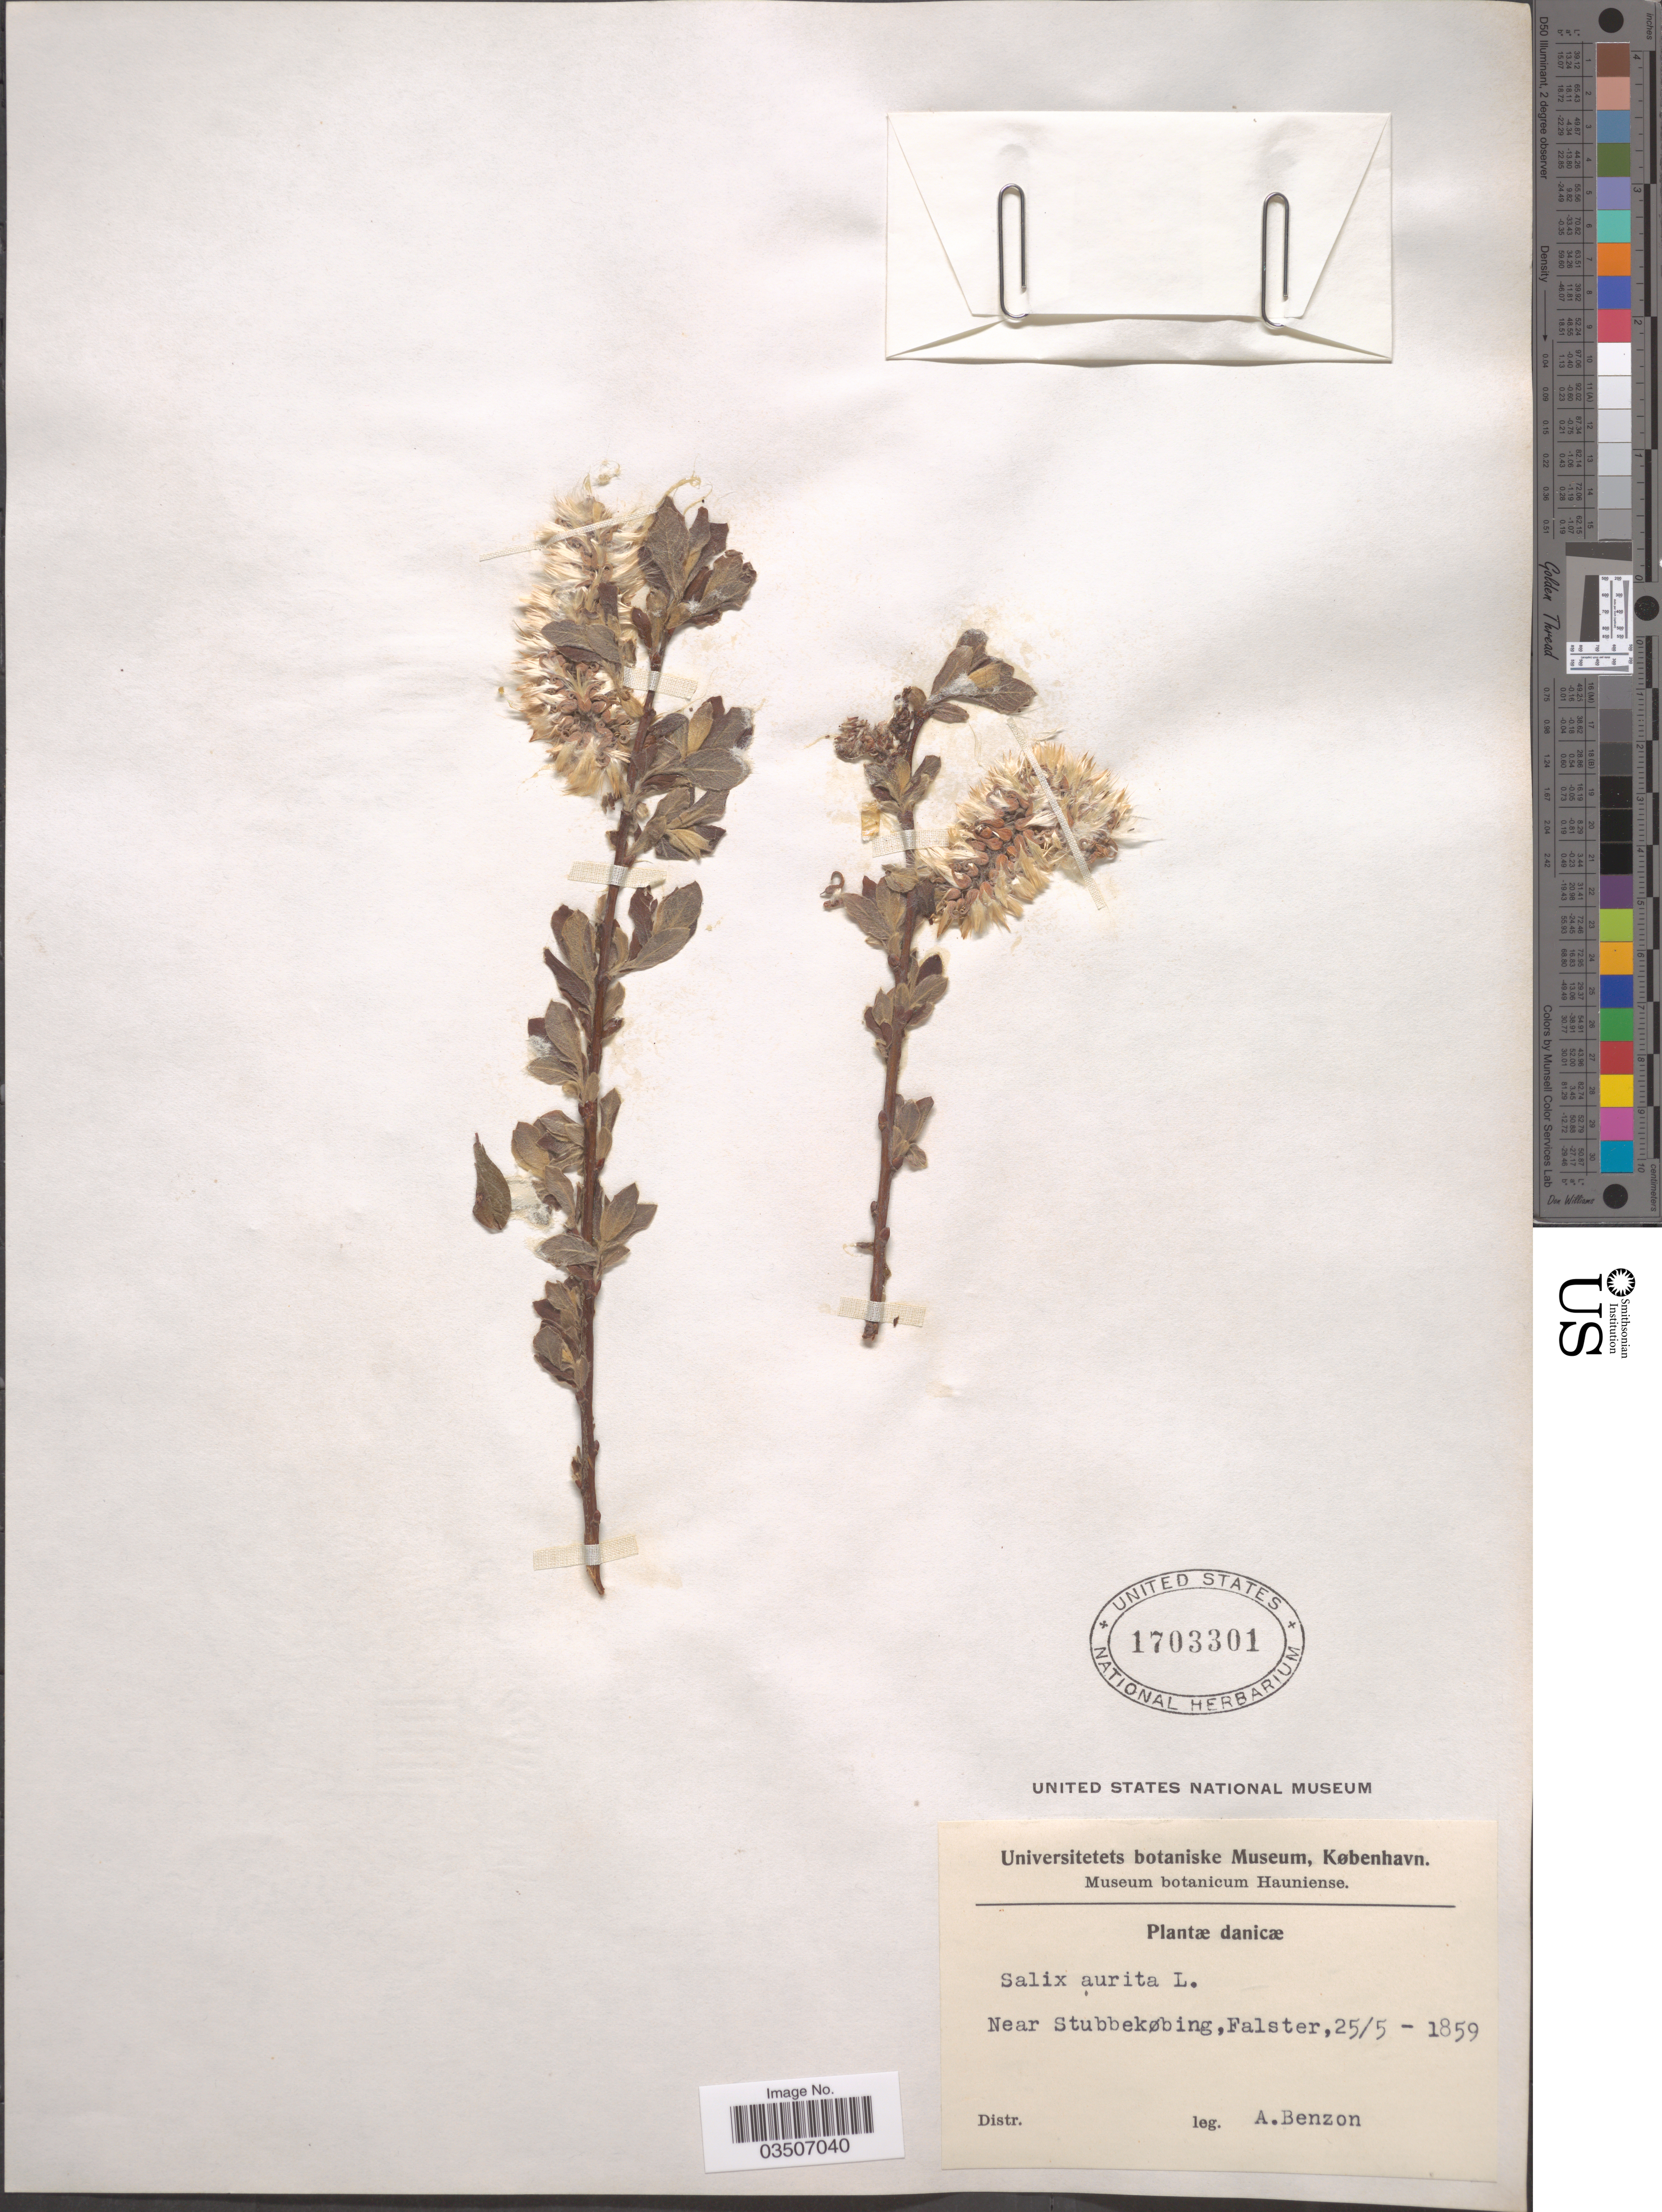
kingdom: Plantae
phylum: Tracheophyta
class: Magnoliopsida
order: Malpighiales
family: Salicaceae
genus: Salix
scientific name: Salix aurita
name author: L.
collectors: A. Benzon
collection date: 1859-05-25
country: Denmark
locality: Danicæ. Near Stubbekøbing, Falster.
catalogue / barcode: US 1703301